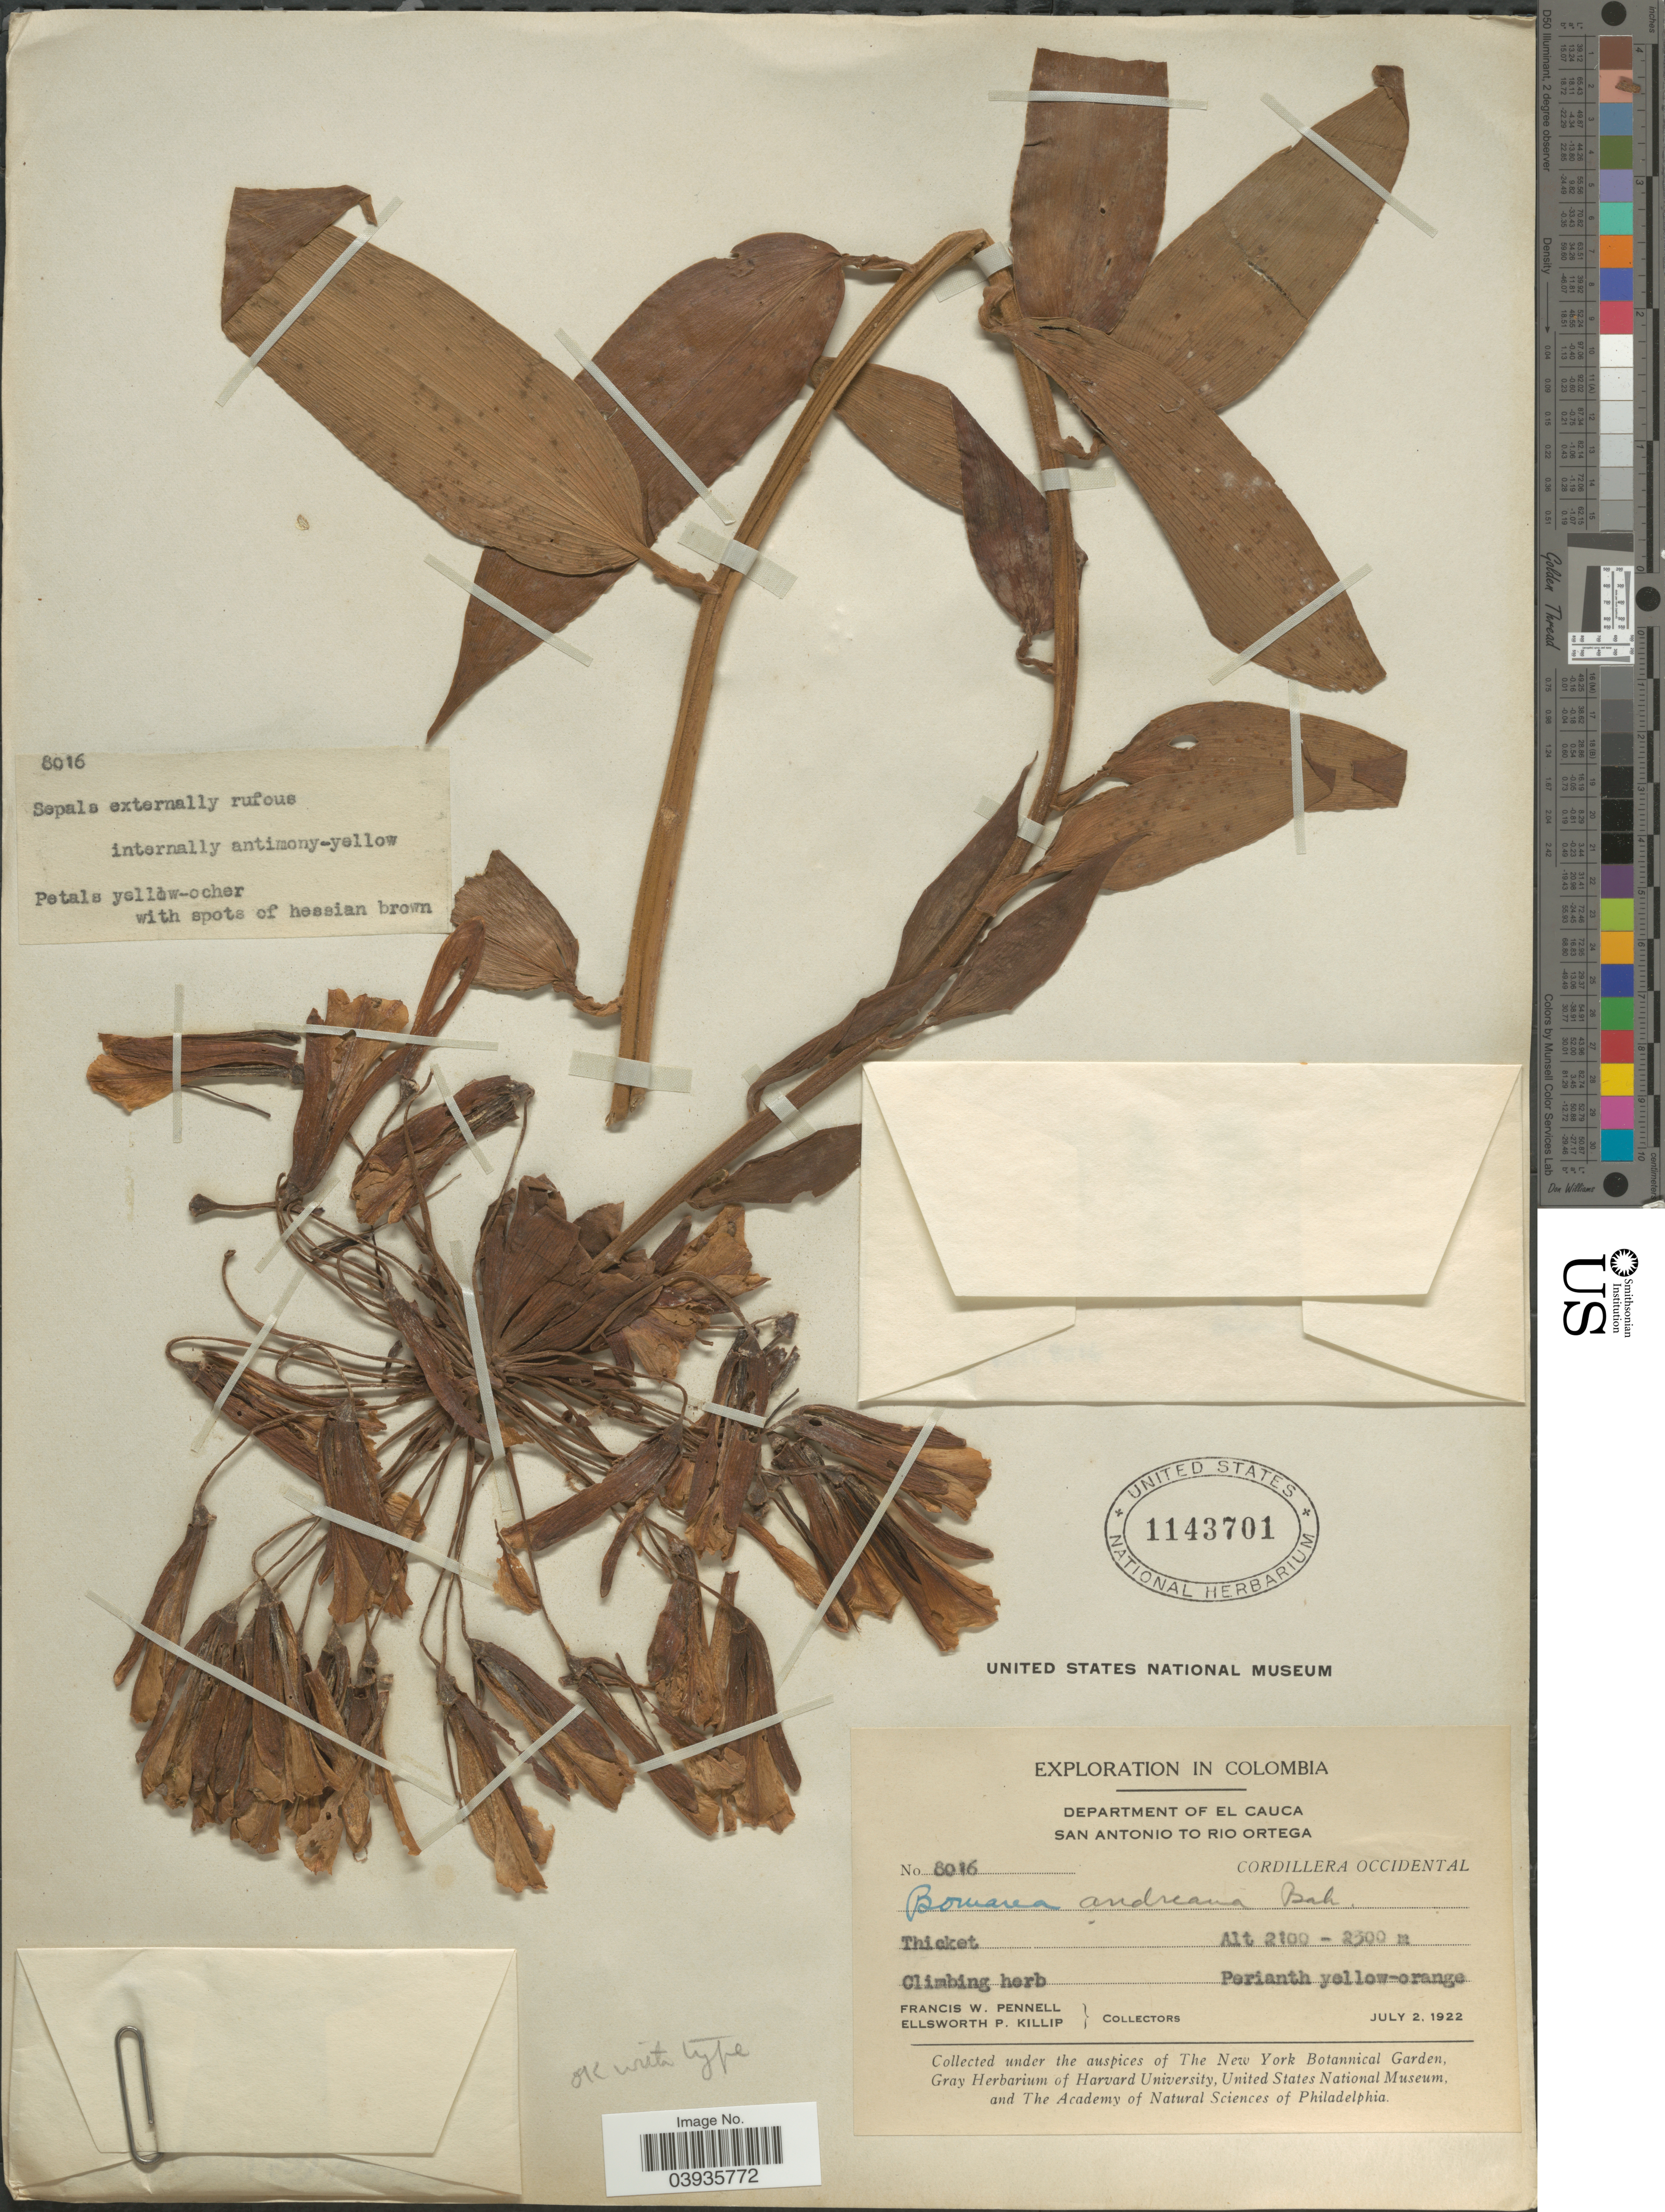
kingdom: Plantae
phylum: Tracheophyta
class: Liliopsida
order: Liliales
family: Alstroemeriaceae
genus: Bomarea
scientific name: Bomarea andreana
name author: Baker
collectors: F. W. Pennell & E. P. Killip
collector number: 8016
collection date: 1922-07-02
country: Colombia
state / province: Cauca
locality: Department of El Cauca. San Antonio to Rio Ortega. Cordillera Occidental.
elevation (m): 2100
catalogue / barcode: US 1143701